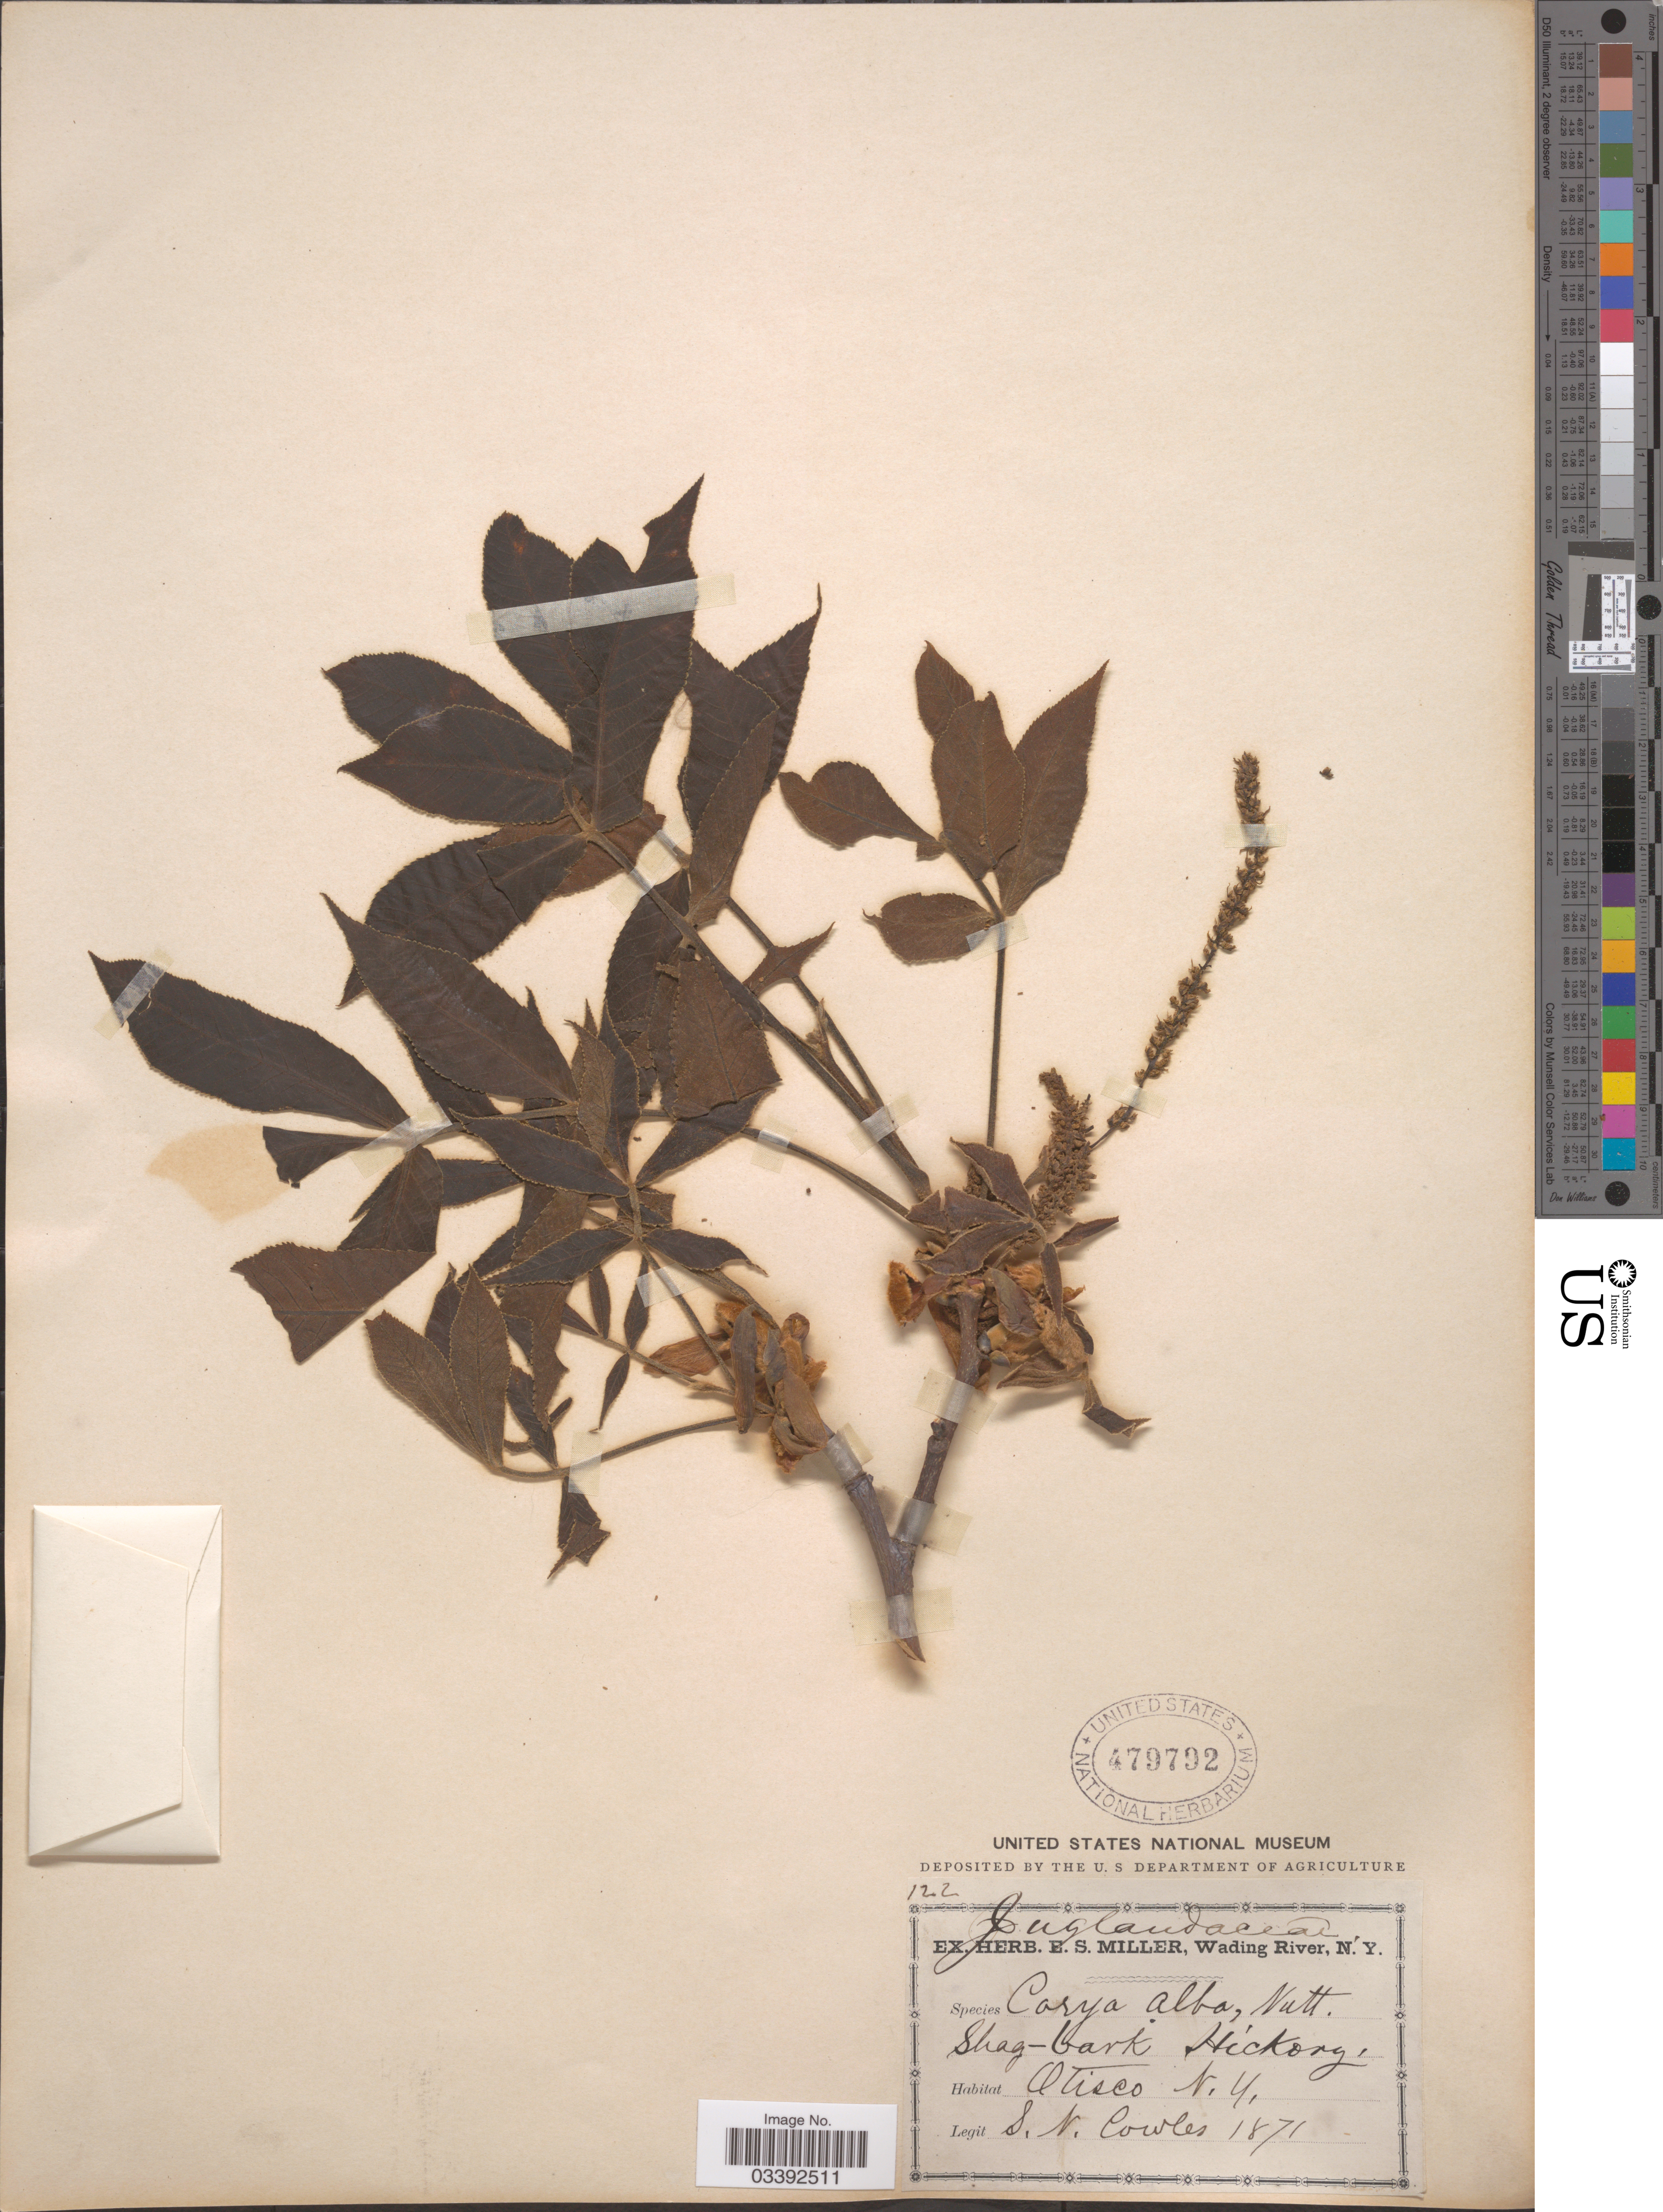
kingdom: Plantae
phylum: Tracheophyta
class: Magnoliopsida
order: Fagales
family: Juglandaceae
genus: Carya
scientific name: Carya tomentosa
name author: (Lam.) Nutt.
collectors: S. Cowles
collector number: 122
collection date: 1871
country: United States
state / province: New York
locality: Otisco.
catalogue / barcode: US 479792